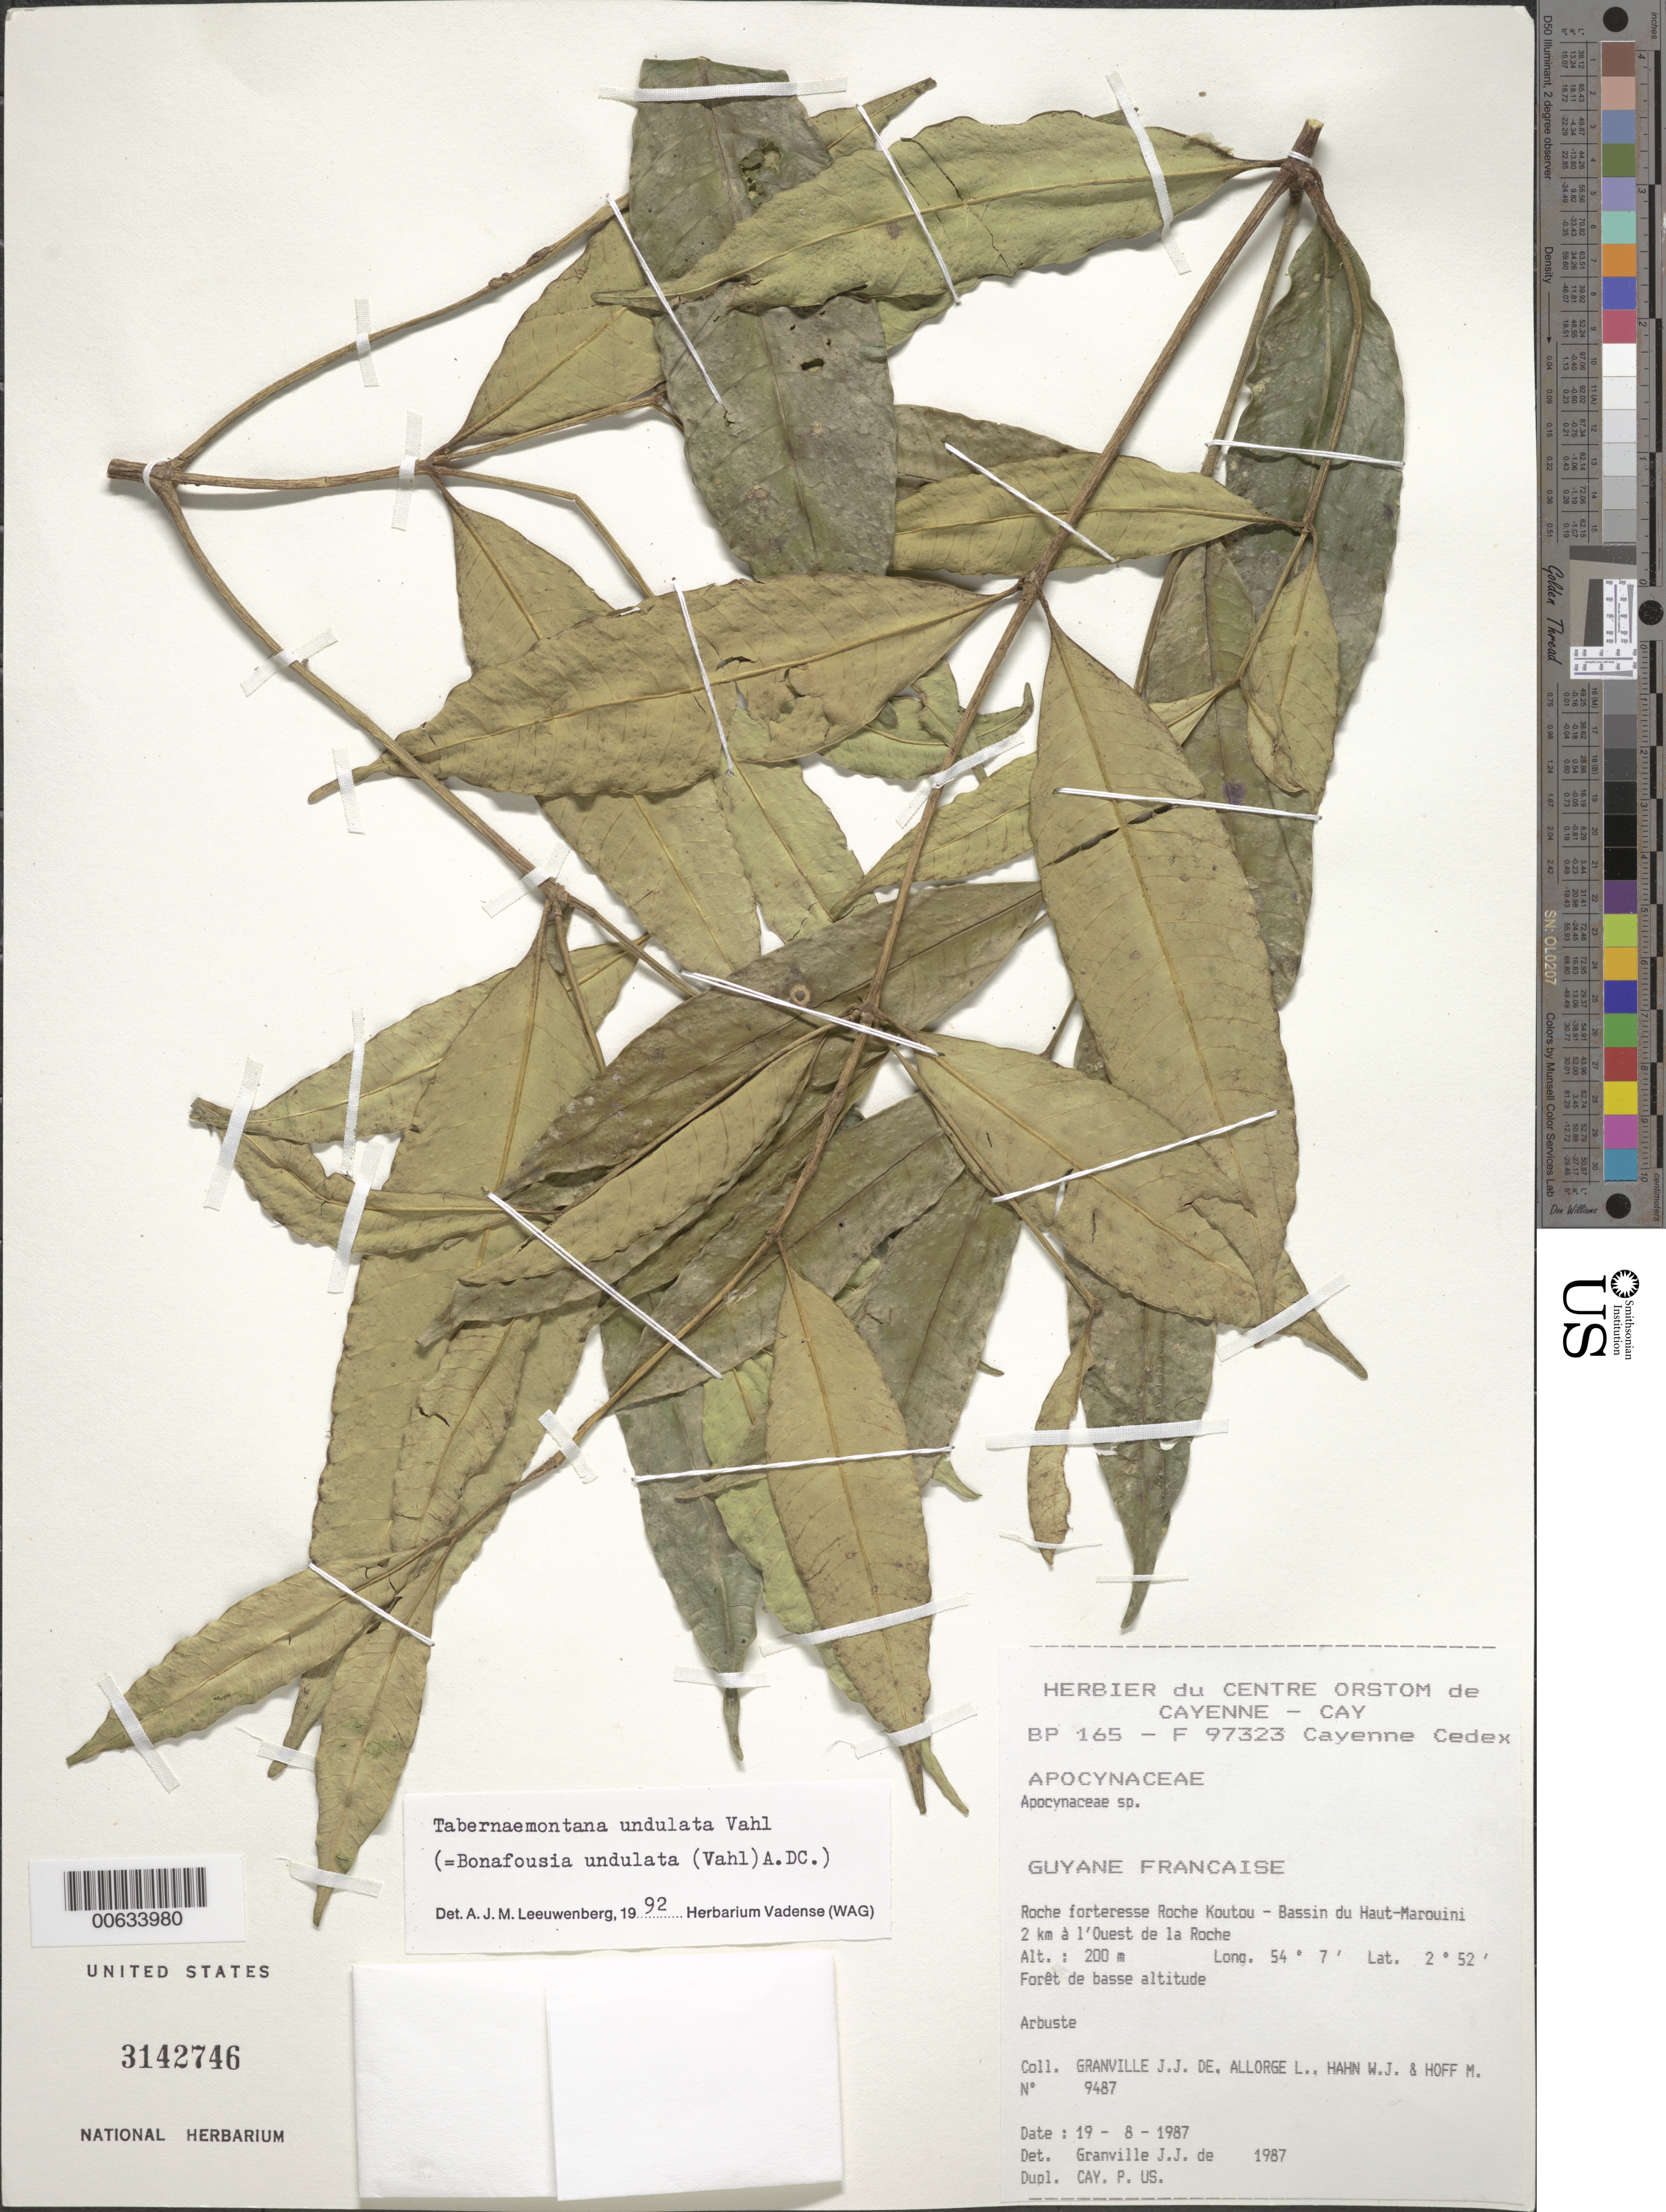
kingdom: Plantae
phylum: Tracheophyta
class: Magnoliopsida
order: Gentianales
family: Apocynaceae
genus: Tabernaemontana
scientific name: Tabernaemontana undulata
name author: Vahl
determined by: Leeuwenberg, A. J. M.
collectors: J.-J. de Granville, L. Allorge, W. J. Hahn & M. Hoff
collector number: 9487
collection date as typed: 19-Aug-87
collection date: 1987-08-19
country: French Guiana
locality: Roche Koutou, Bassin du Haut-Marouini, 2 km à l'Ouest de la Roche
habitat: Foret de basse altitude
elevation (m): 200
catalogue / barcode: US 3142746